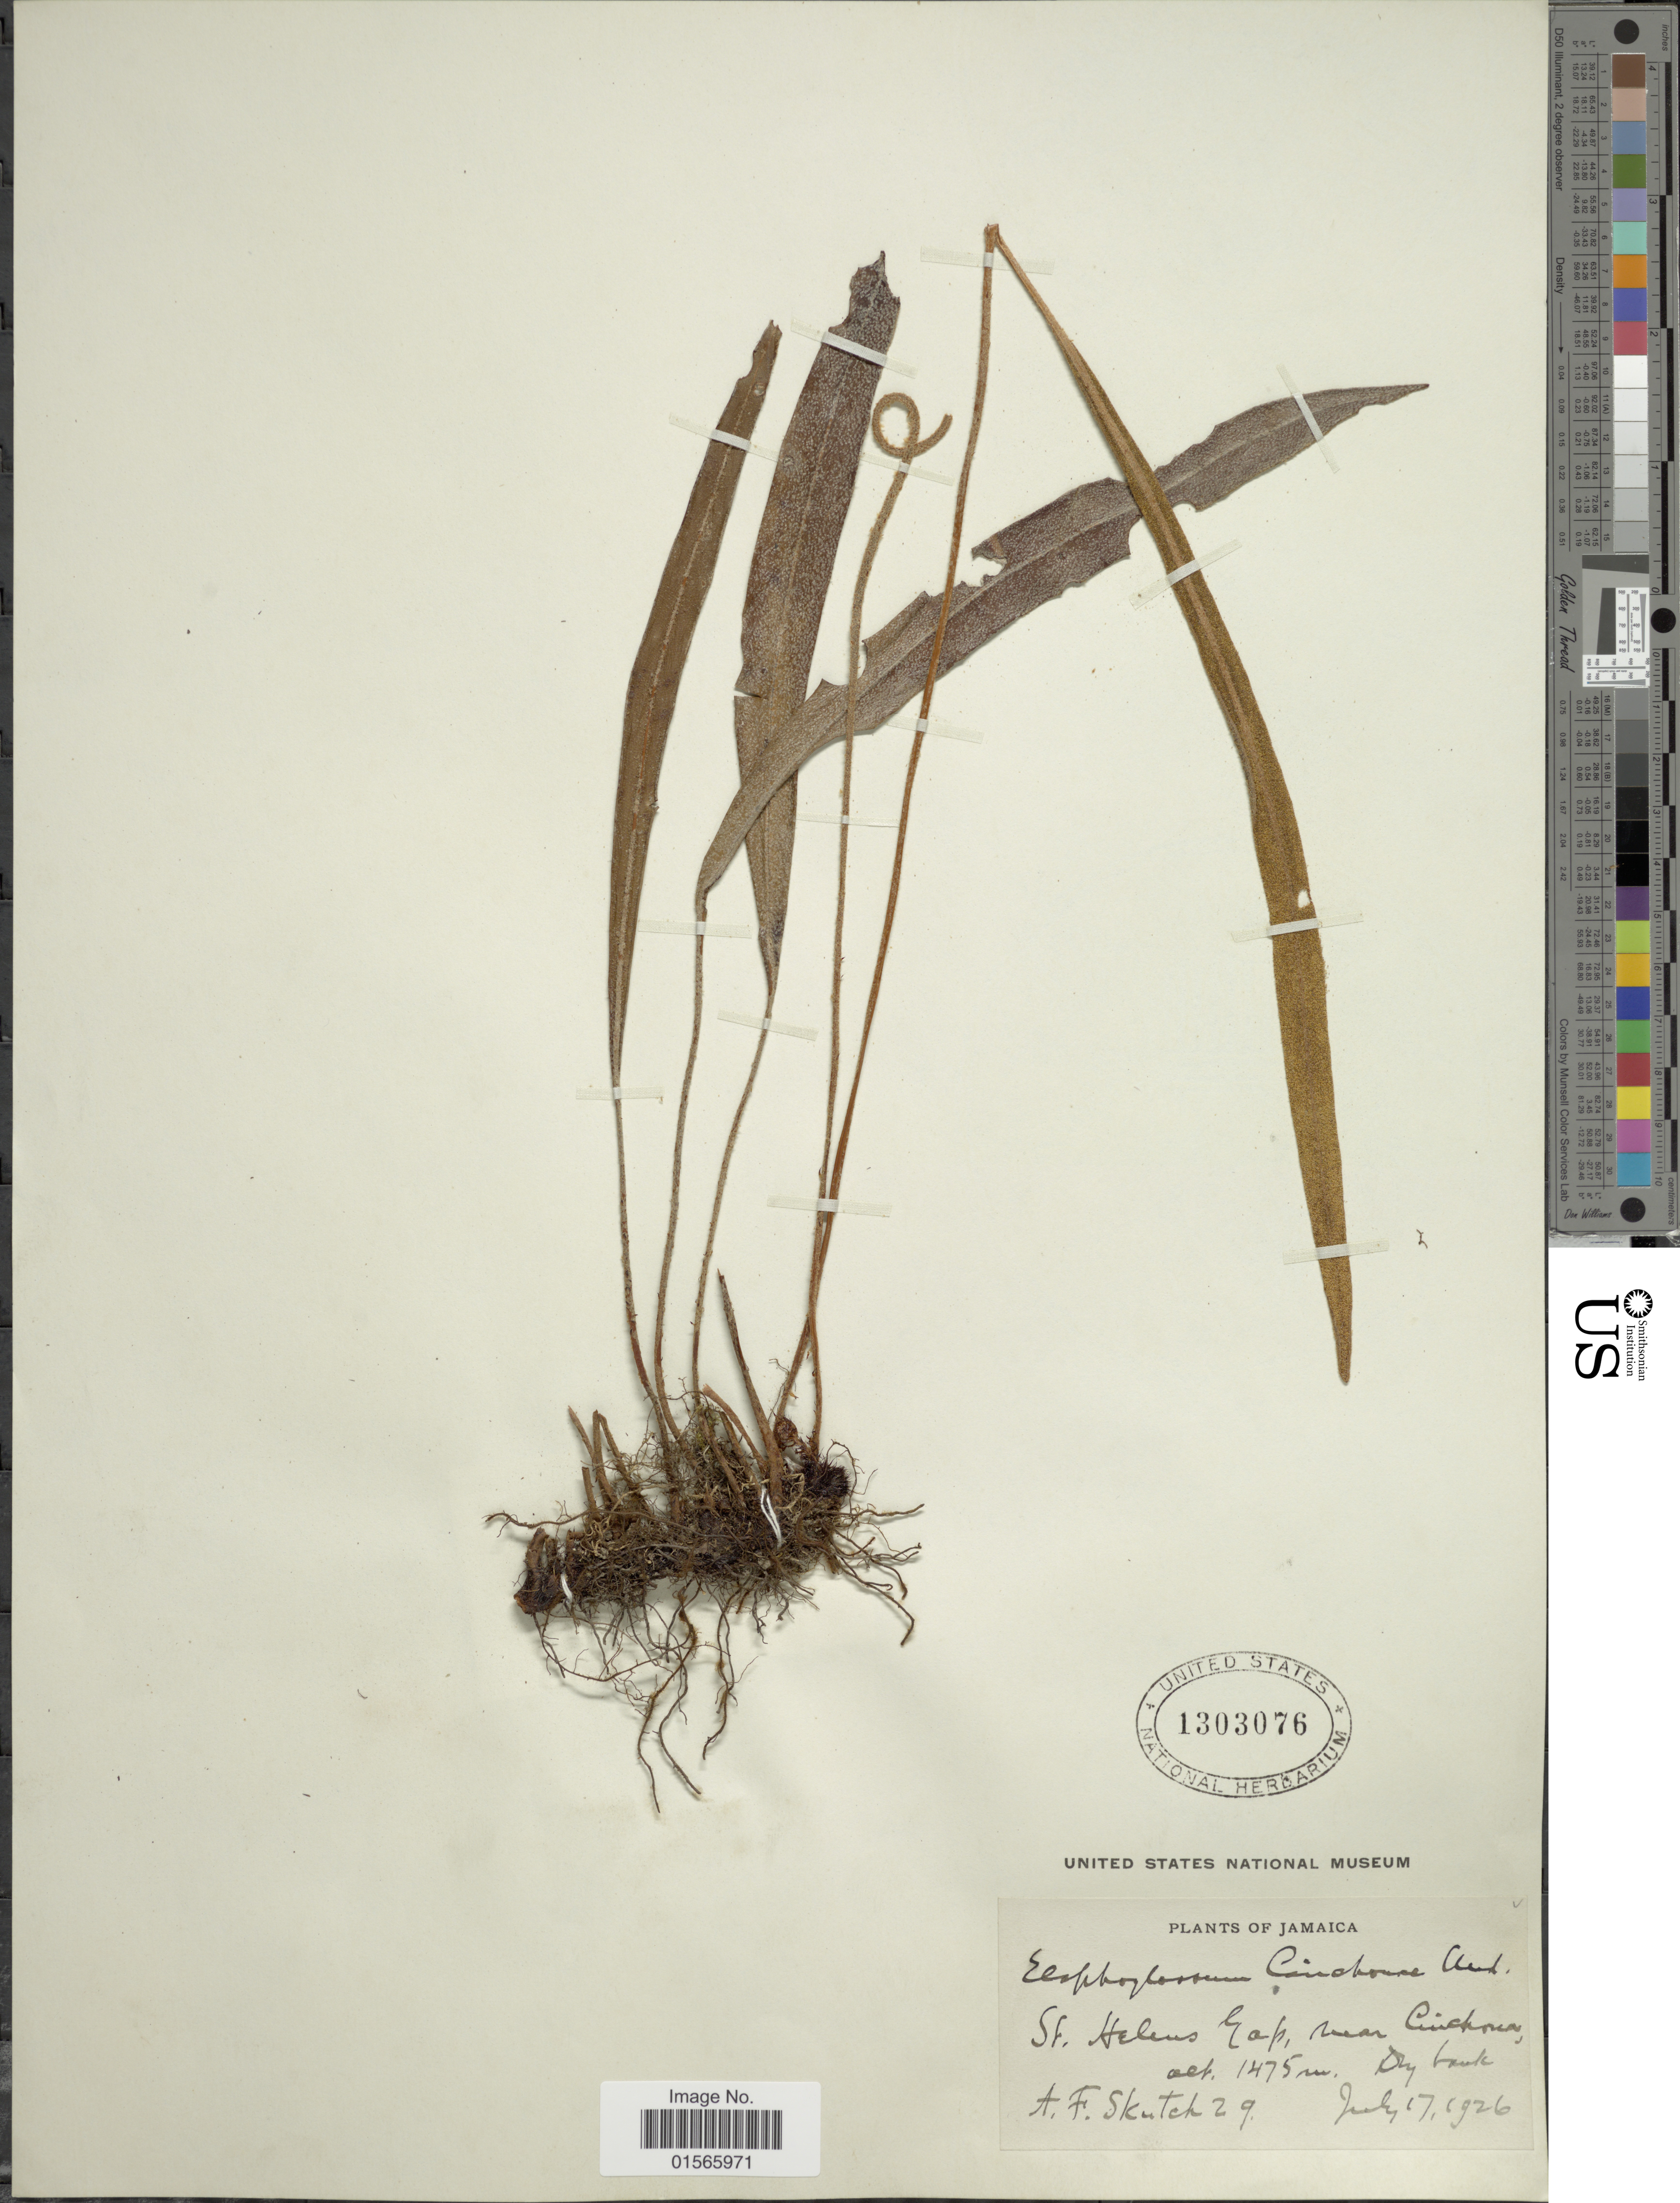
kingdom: Plantae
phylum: Tracheophyta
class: Polypodiopsida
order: Polypodiales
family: Dryopteridaceae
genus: Elaphoglossum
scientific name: Elaphoglossum tectum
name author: (Humb. & Bonpl.) Moore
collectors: A. F. Skutch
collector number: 29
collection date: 1926-07-17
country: Jamaica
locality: St. Helens Gap, near Cinchona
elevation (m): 1475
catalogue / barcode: US 1303076